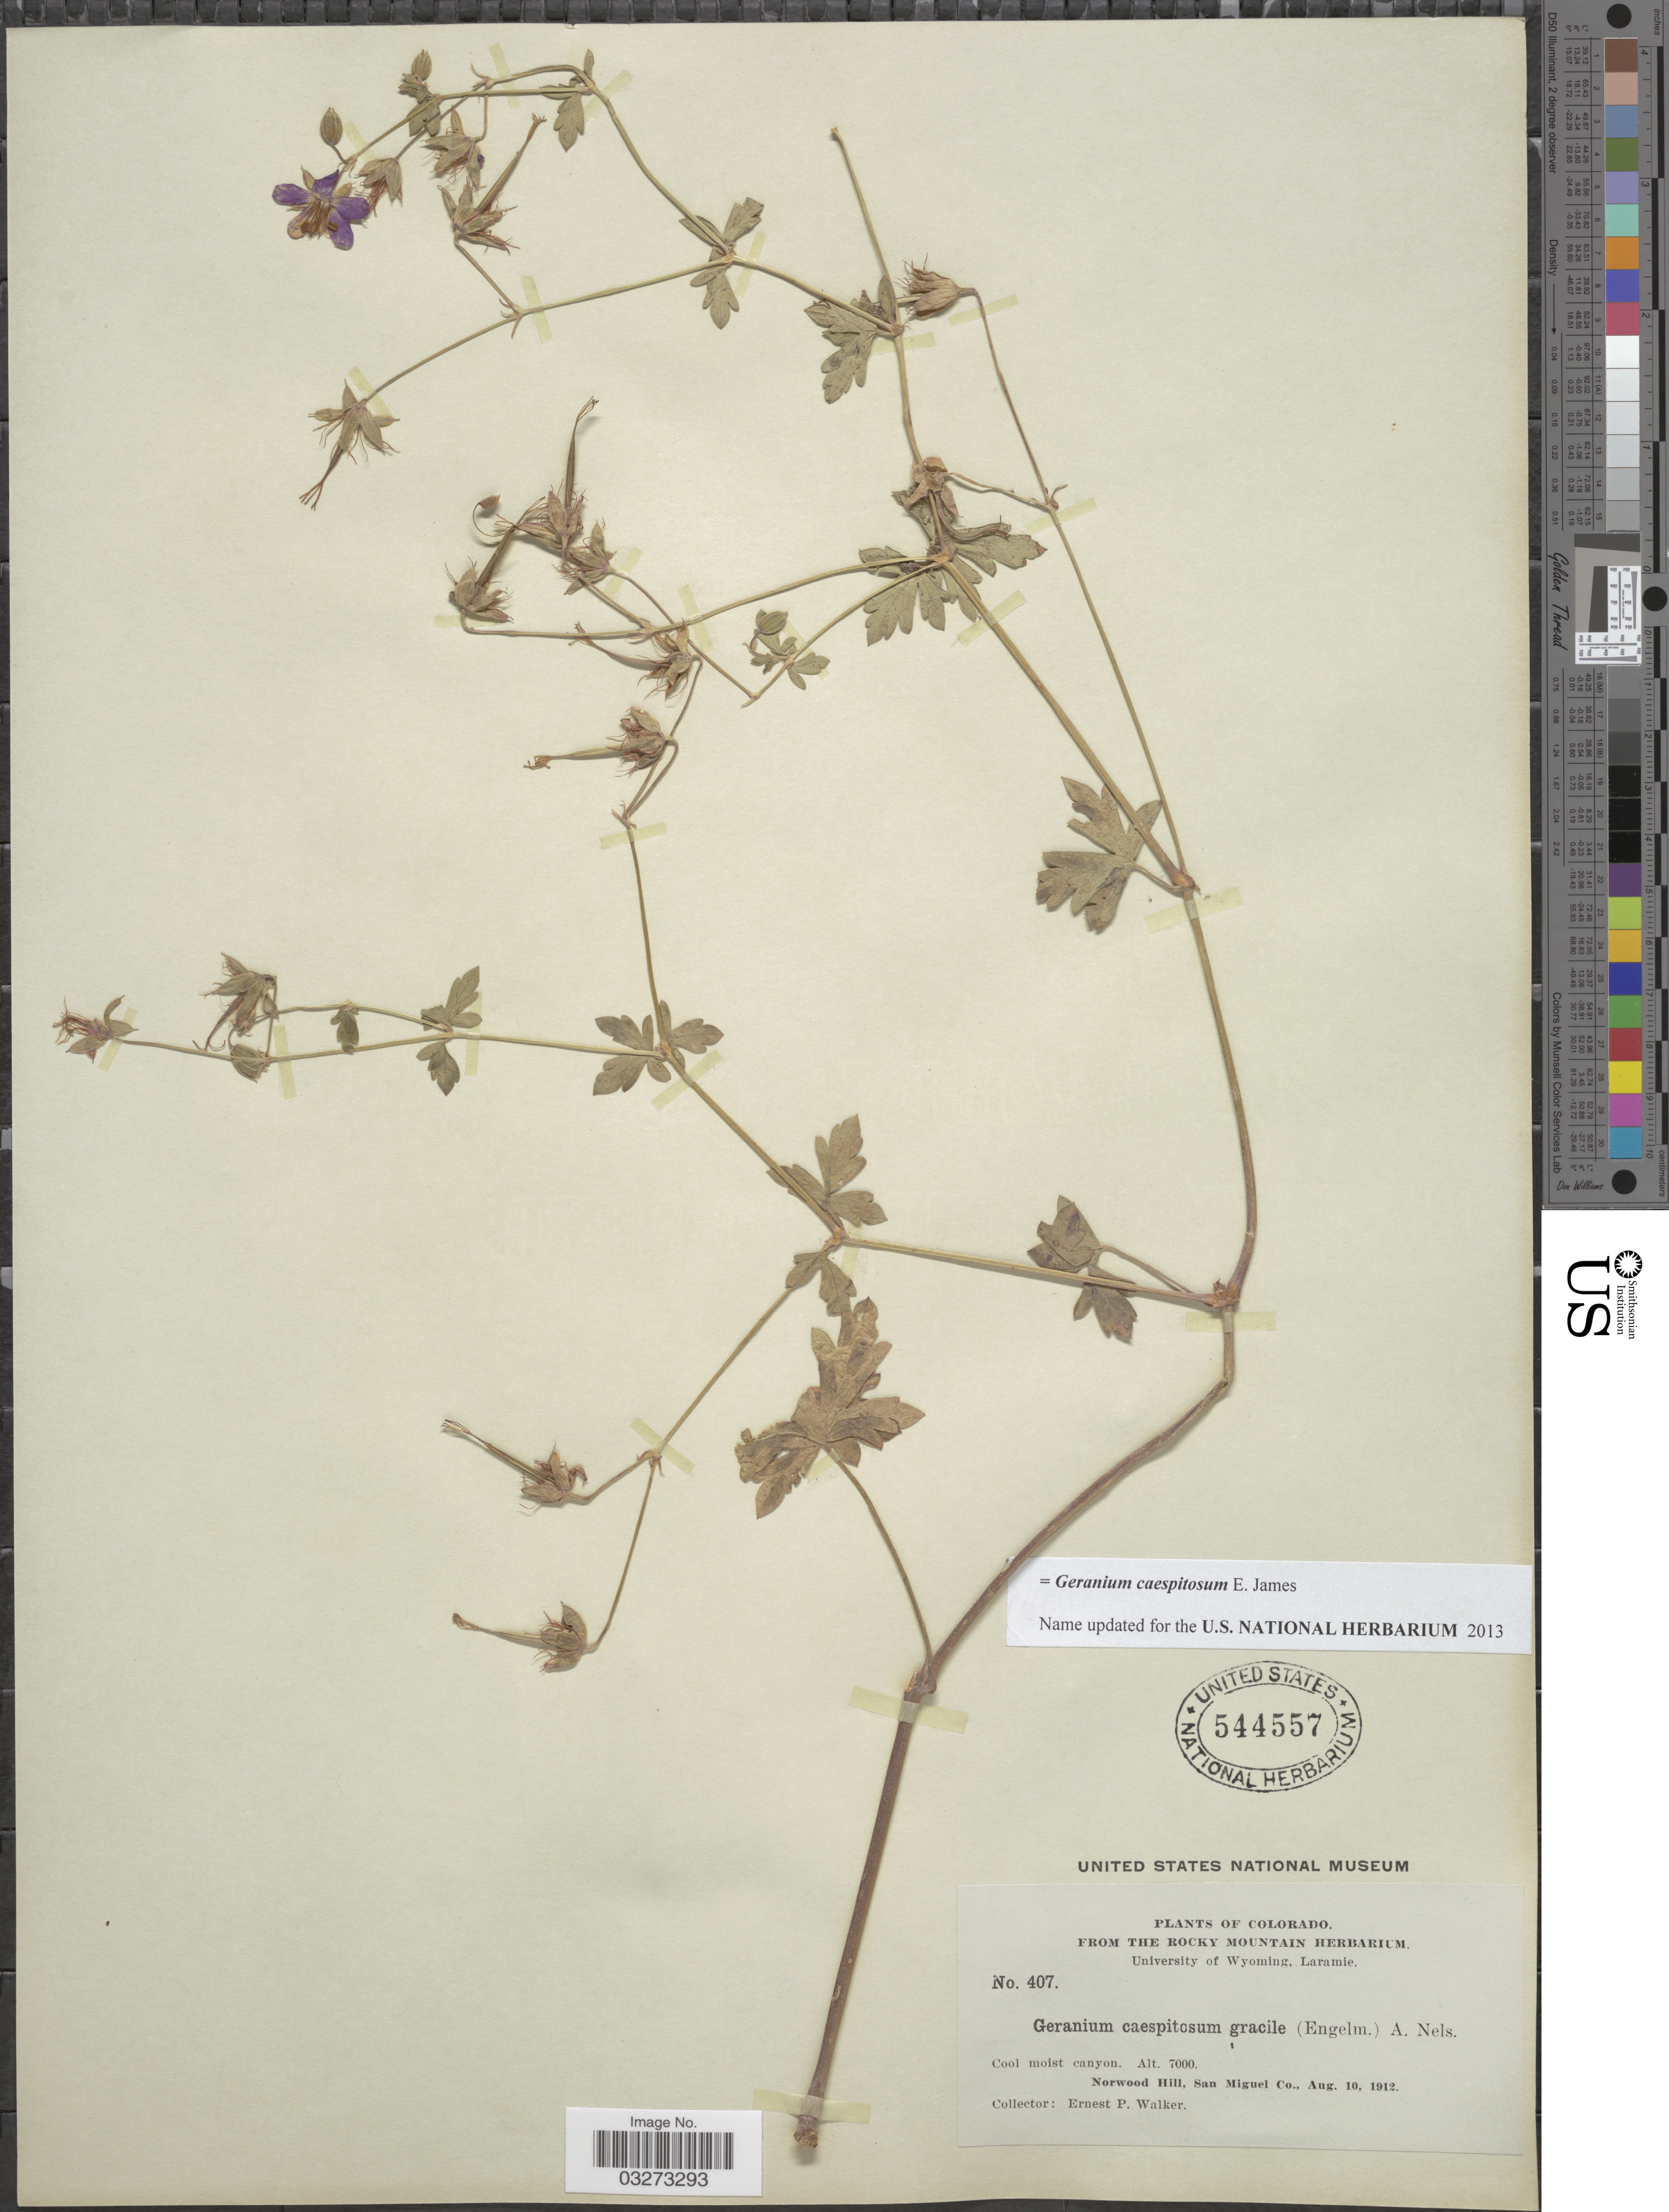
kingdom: Plantae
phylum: Tracheophyta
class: Magnoliopsida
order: Geraniales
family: Geraniaceae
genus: Geranium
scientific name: Geranium caespitosum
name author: E. James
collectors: E. P. Walker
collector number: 407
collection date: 1912-08-10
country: United States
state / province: Colorado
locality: Norwood Hill, San Miguel Co.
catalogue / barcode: US 544557